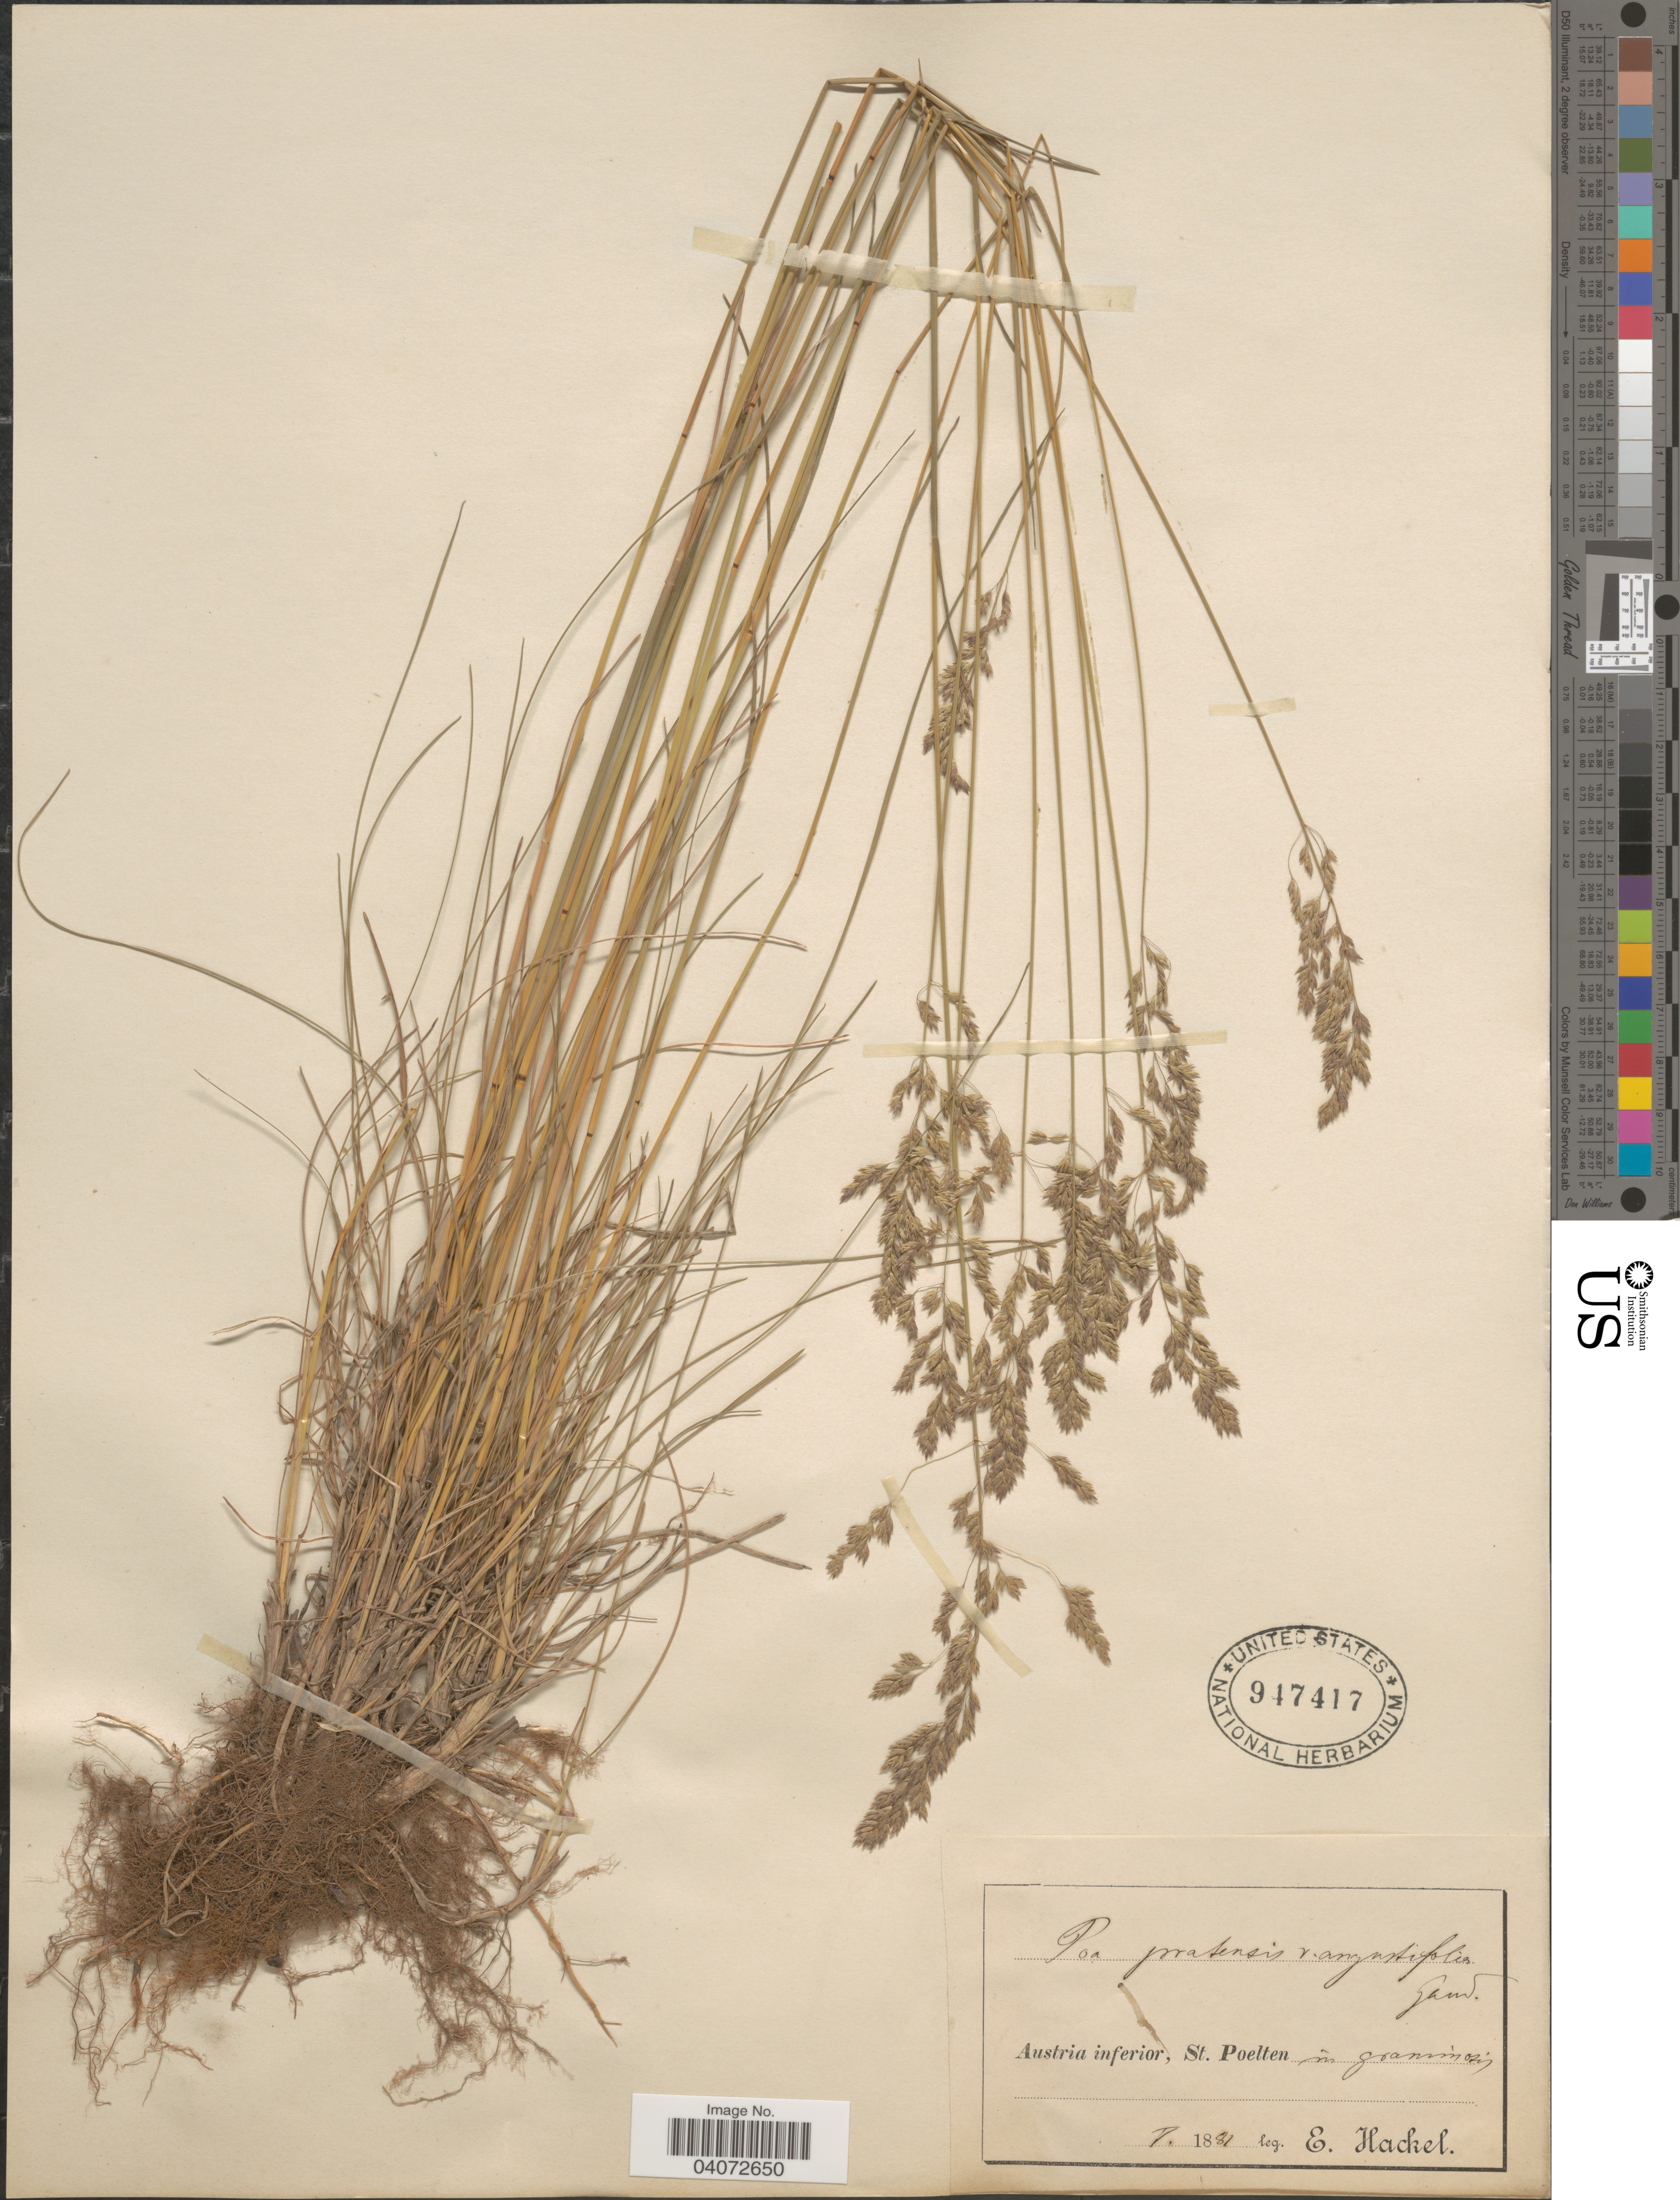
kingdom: Plantae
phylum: Tracheophyta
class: Liliopsida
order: Poales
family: Poaceae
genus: Poa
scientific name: Poa pratensis subsp. angustifolia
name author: (L.) Lej.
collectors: E. Hackel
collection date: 1881-05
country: Austria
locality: Austria inferior, St. Poelten in graminosis.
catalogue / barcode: US 947417